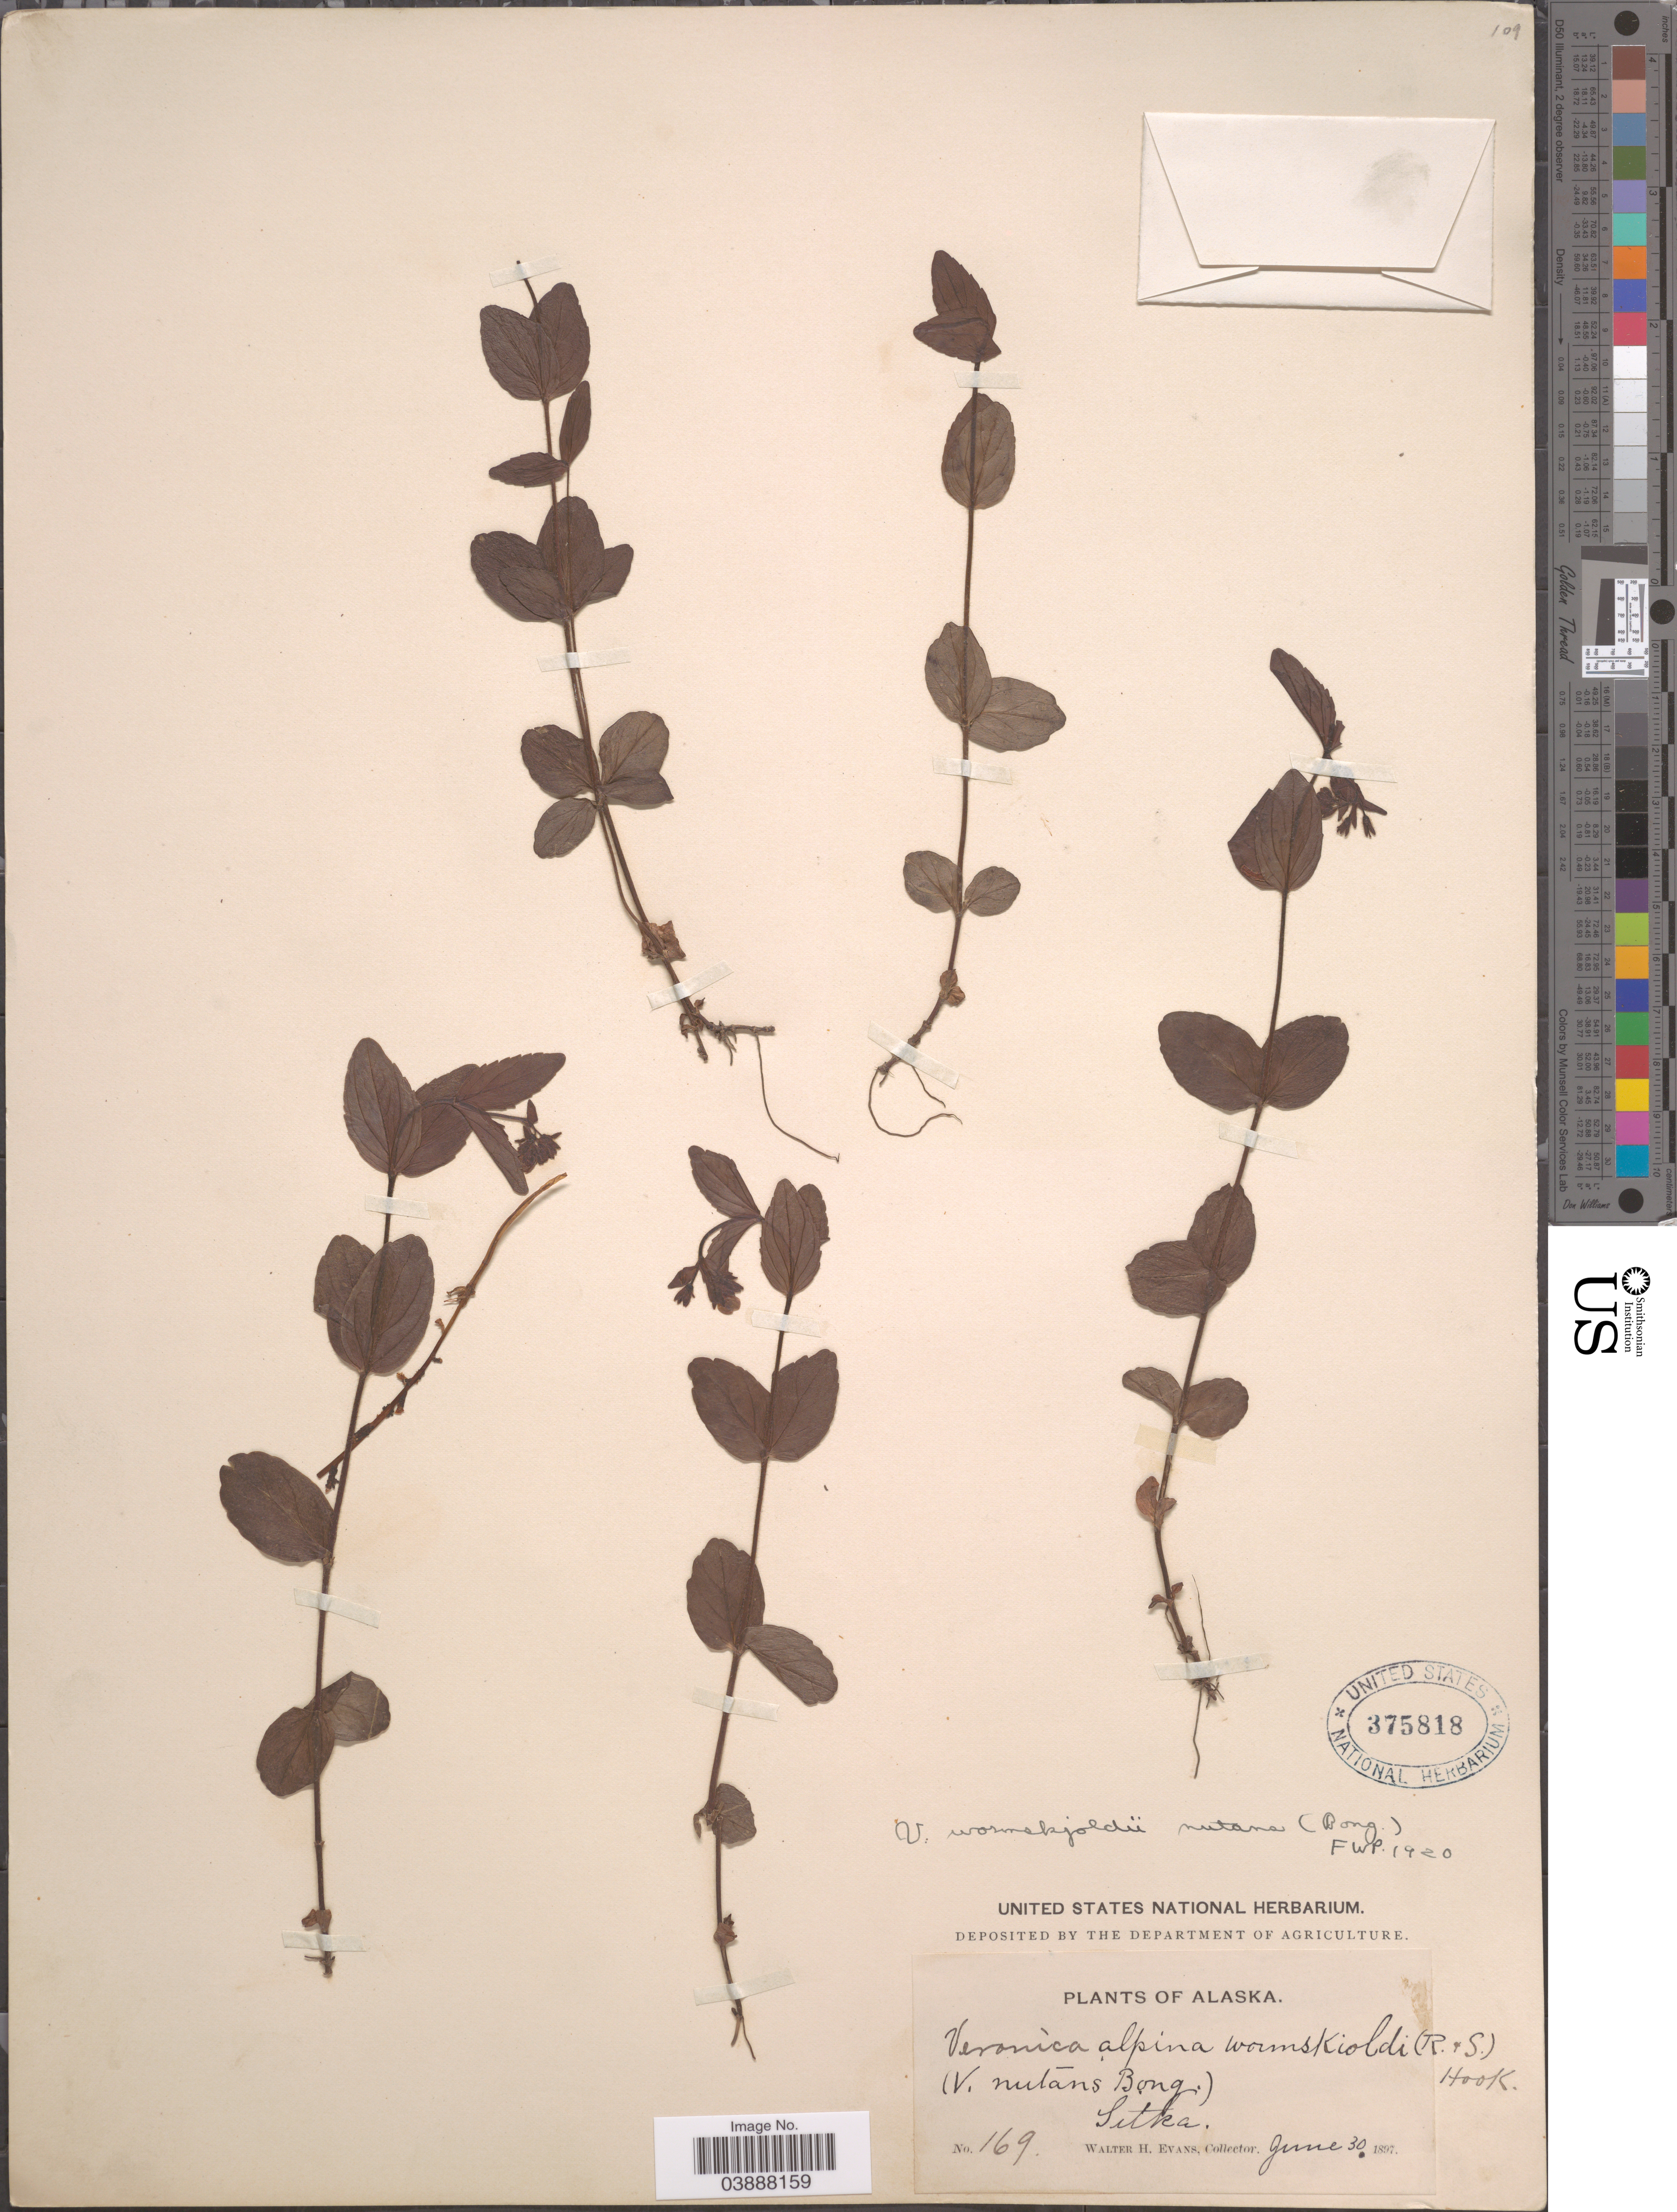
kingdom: Plantae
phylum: Tracheophyta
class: Magnoliopsida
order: Lamiales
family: Plantaginaceae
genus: Veronica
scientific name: Veronica wormskjoldii subsp. nutans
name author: (Bong.) Albach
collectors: W. H. Evans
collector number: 169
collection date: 1897-06-30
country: United States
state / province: Alaska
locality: Sitka.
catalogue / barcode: US 375818